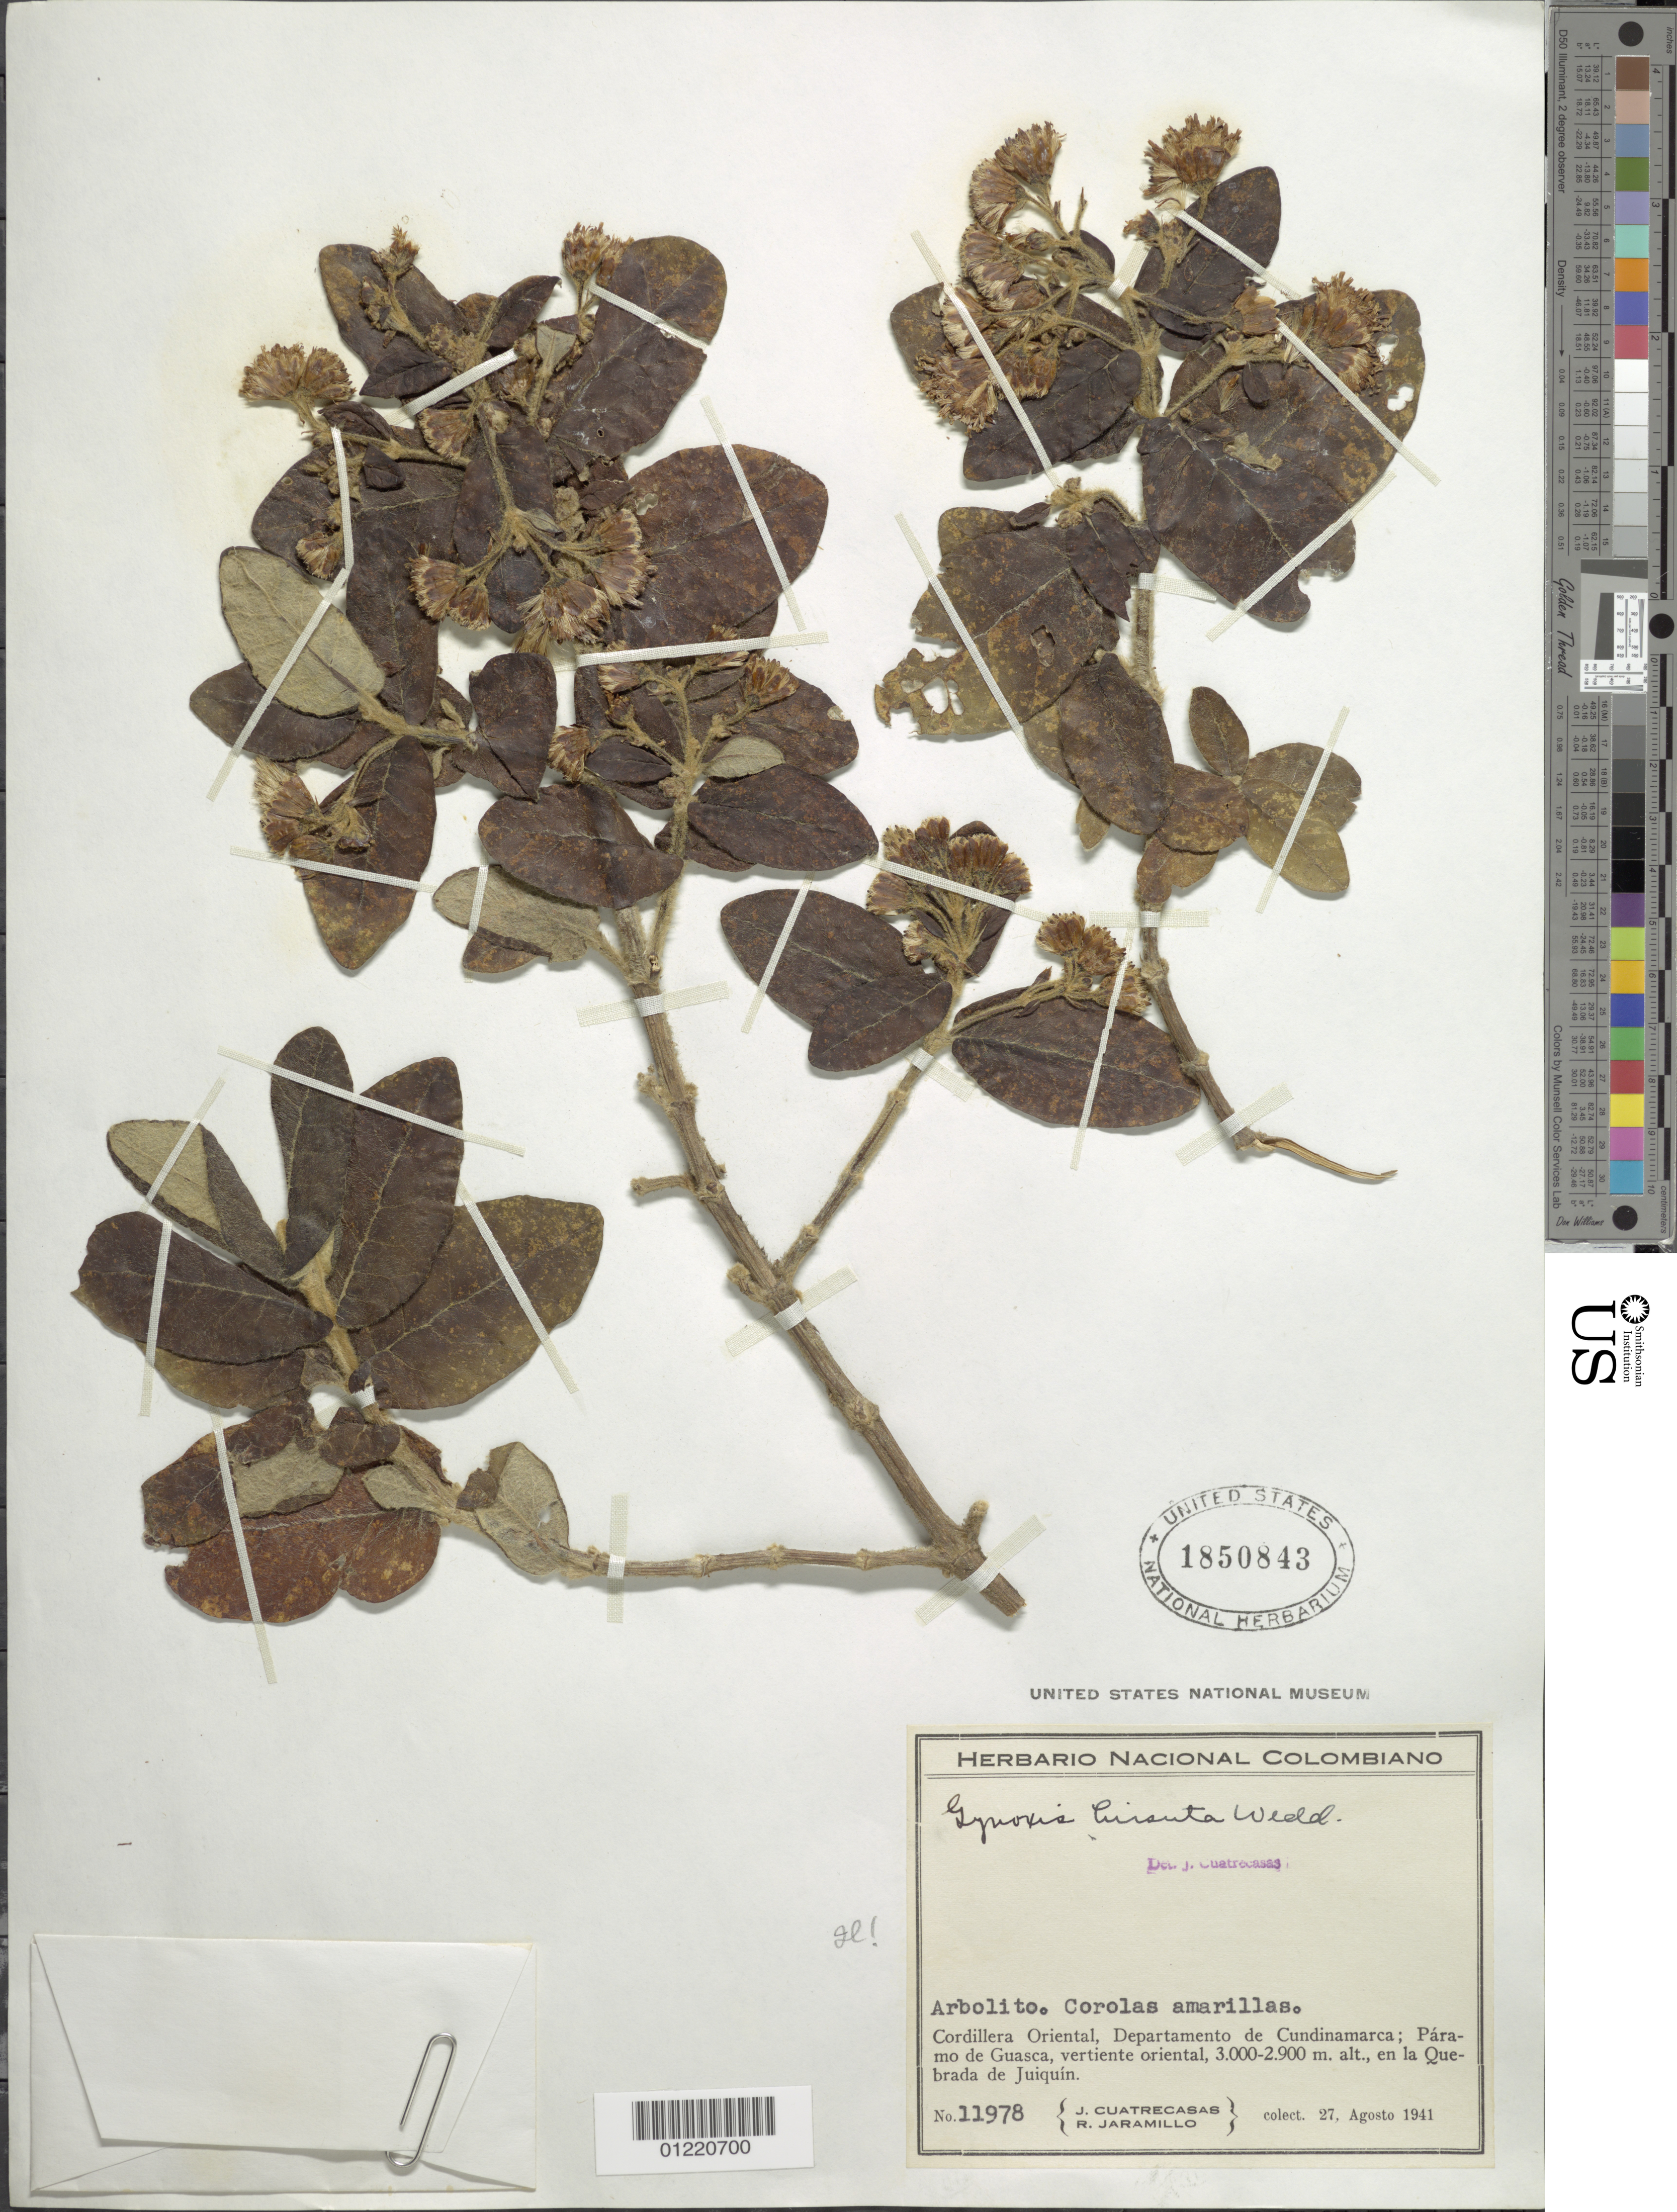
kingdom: Plantae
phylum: Tracheophyta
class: Magnoliopsida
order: Asterales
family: Asteraceae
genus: Gynoxys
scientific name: Gynoxys hirsuta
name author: Wedd.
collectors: J. Cuatrecasas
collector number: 11978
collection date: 1941-08-27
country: Colombia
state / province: Cundinamarca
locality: Cordillera Oriental; Páramo de Guasca, vertiente oriental, en la Quebrada de Juiquín.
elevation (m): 3000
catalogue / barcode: US 1850843